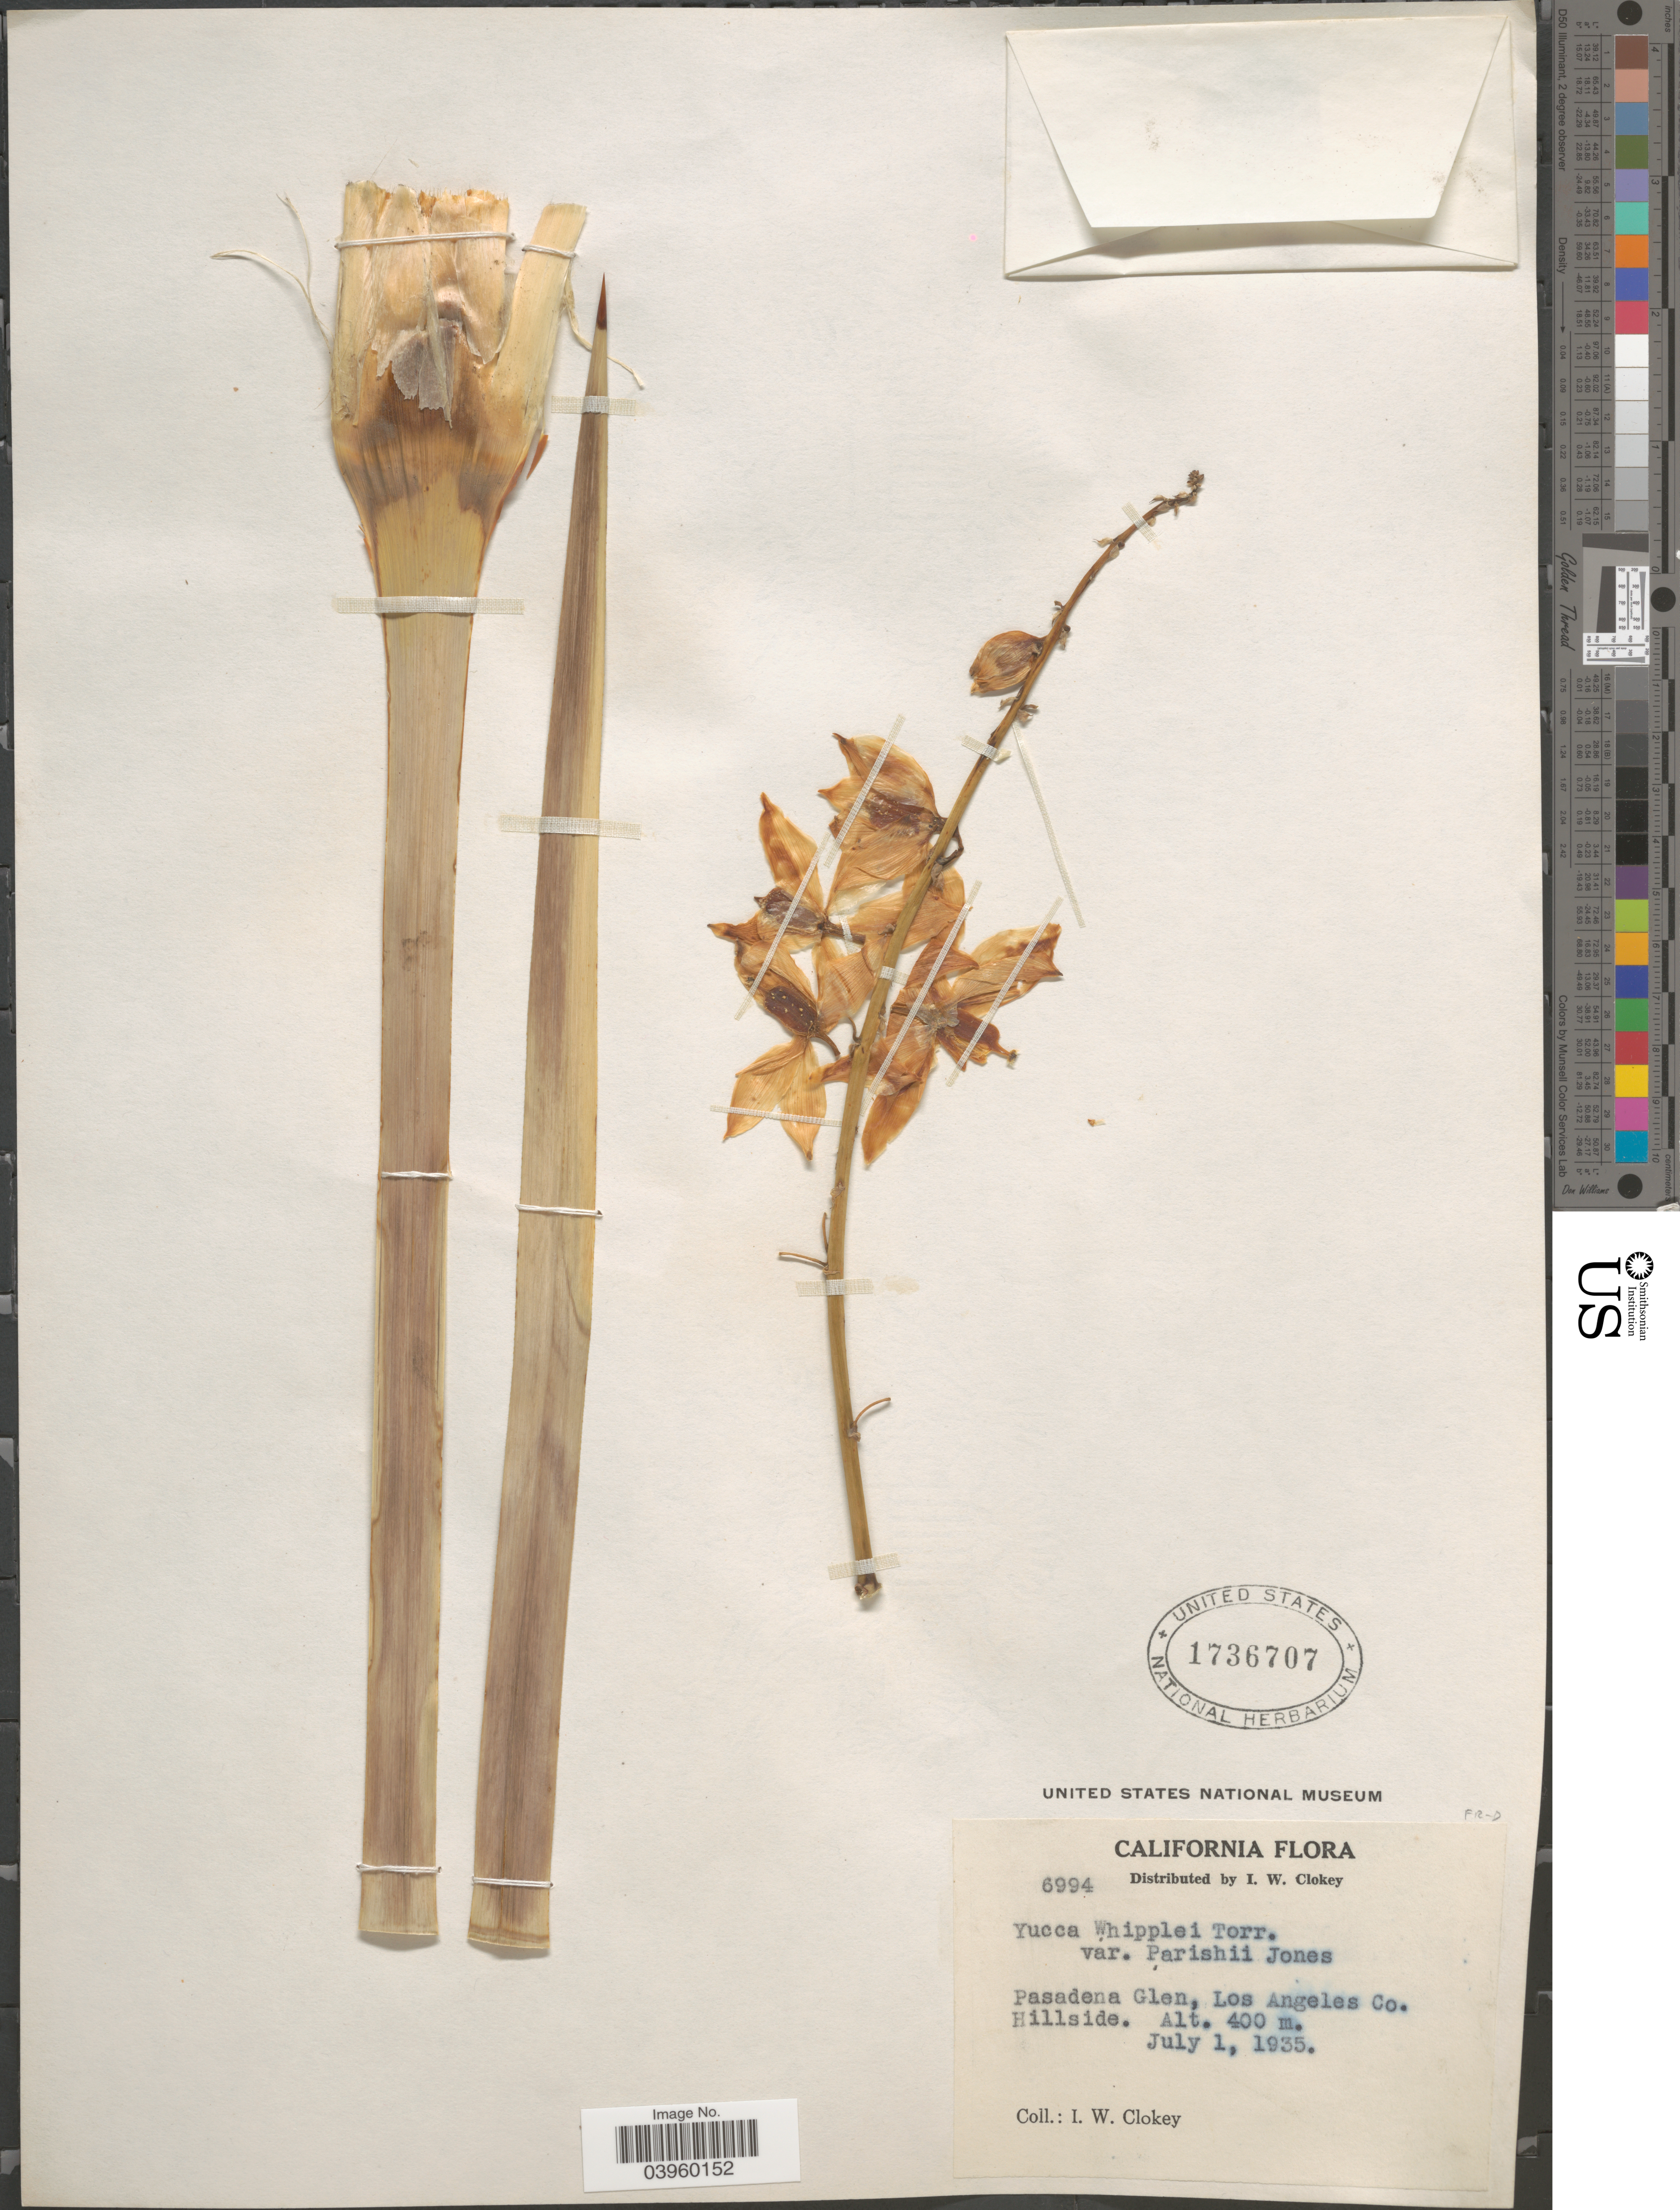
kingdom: Plantae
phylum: Tracheophyta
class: Liliopsida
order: Asparagales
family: Asparagaceae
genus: Yucca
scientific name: Yucca whipplei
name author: Torr.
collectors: I. W. Clokey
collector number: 6994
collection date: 1935-07-01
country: United States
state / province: California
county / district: Los Angeles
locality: Pasadena Glen, Los Angeles Co. Hillside.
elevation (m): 400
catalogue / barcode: US 1736707